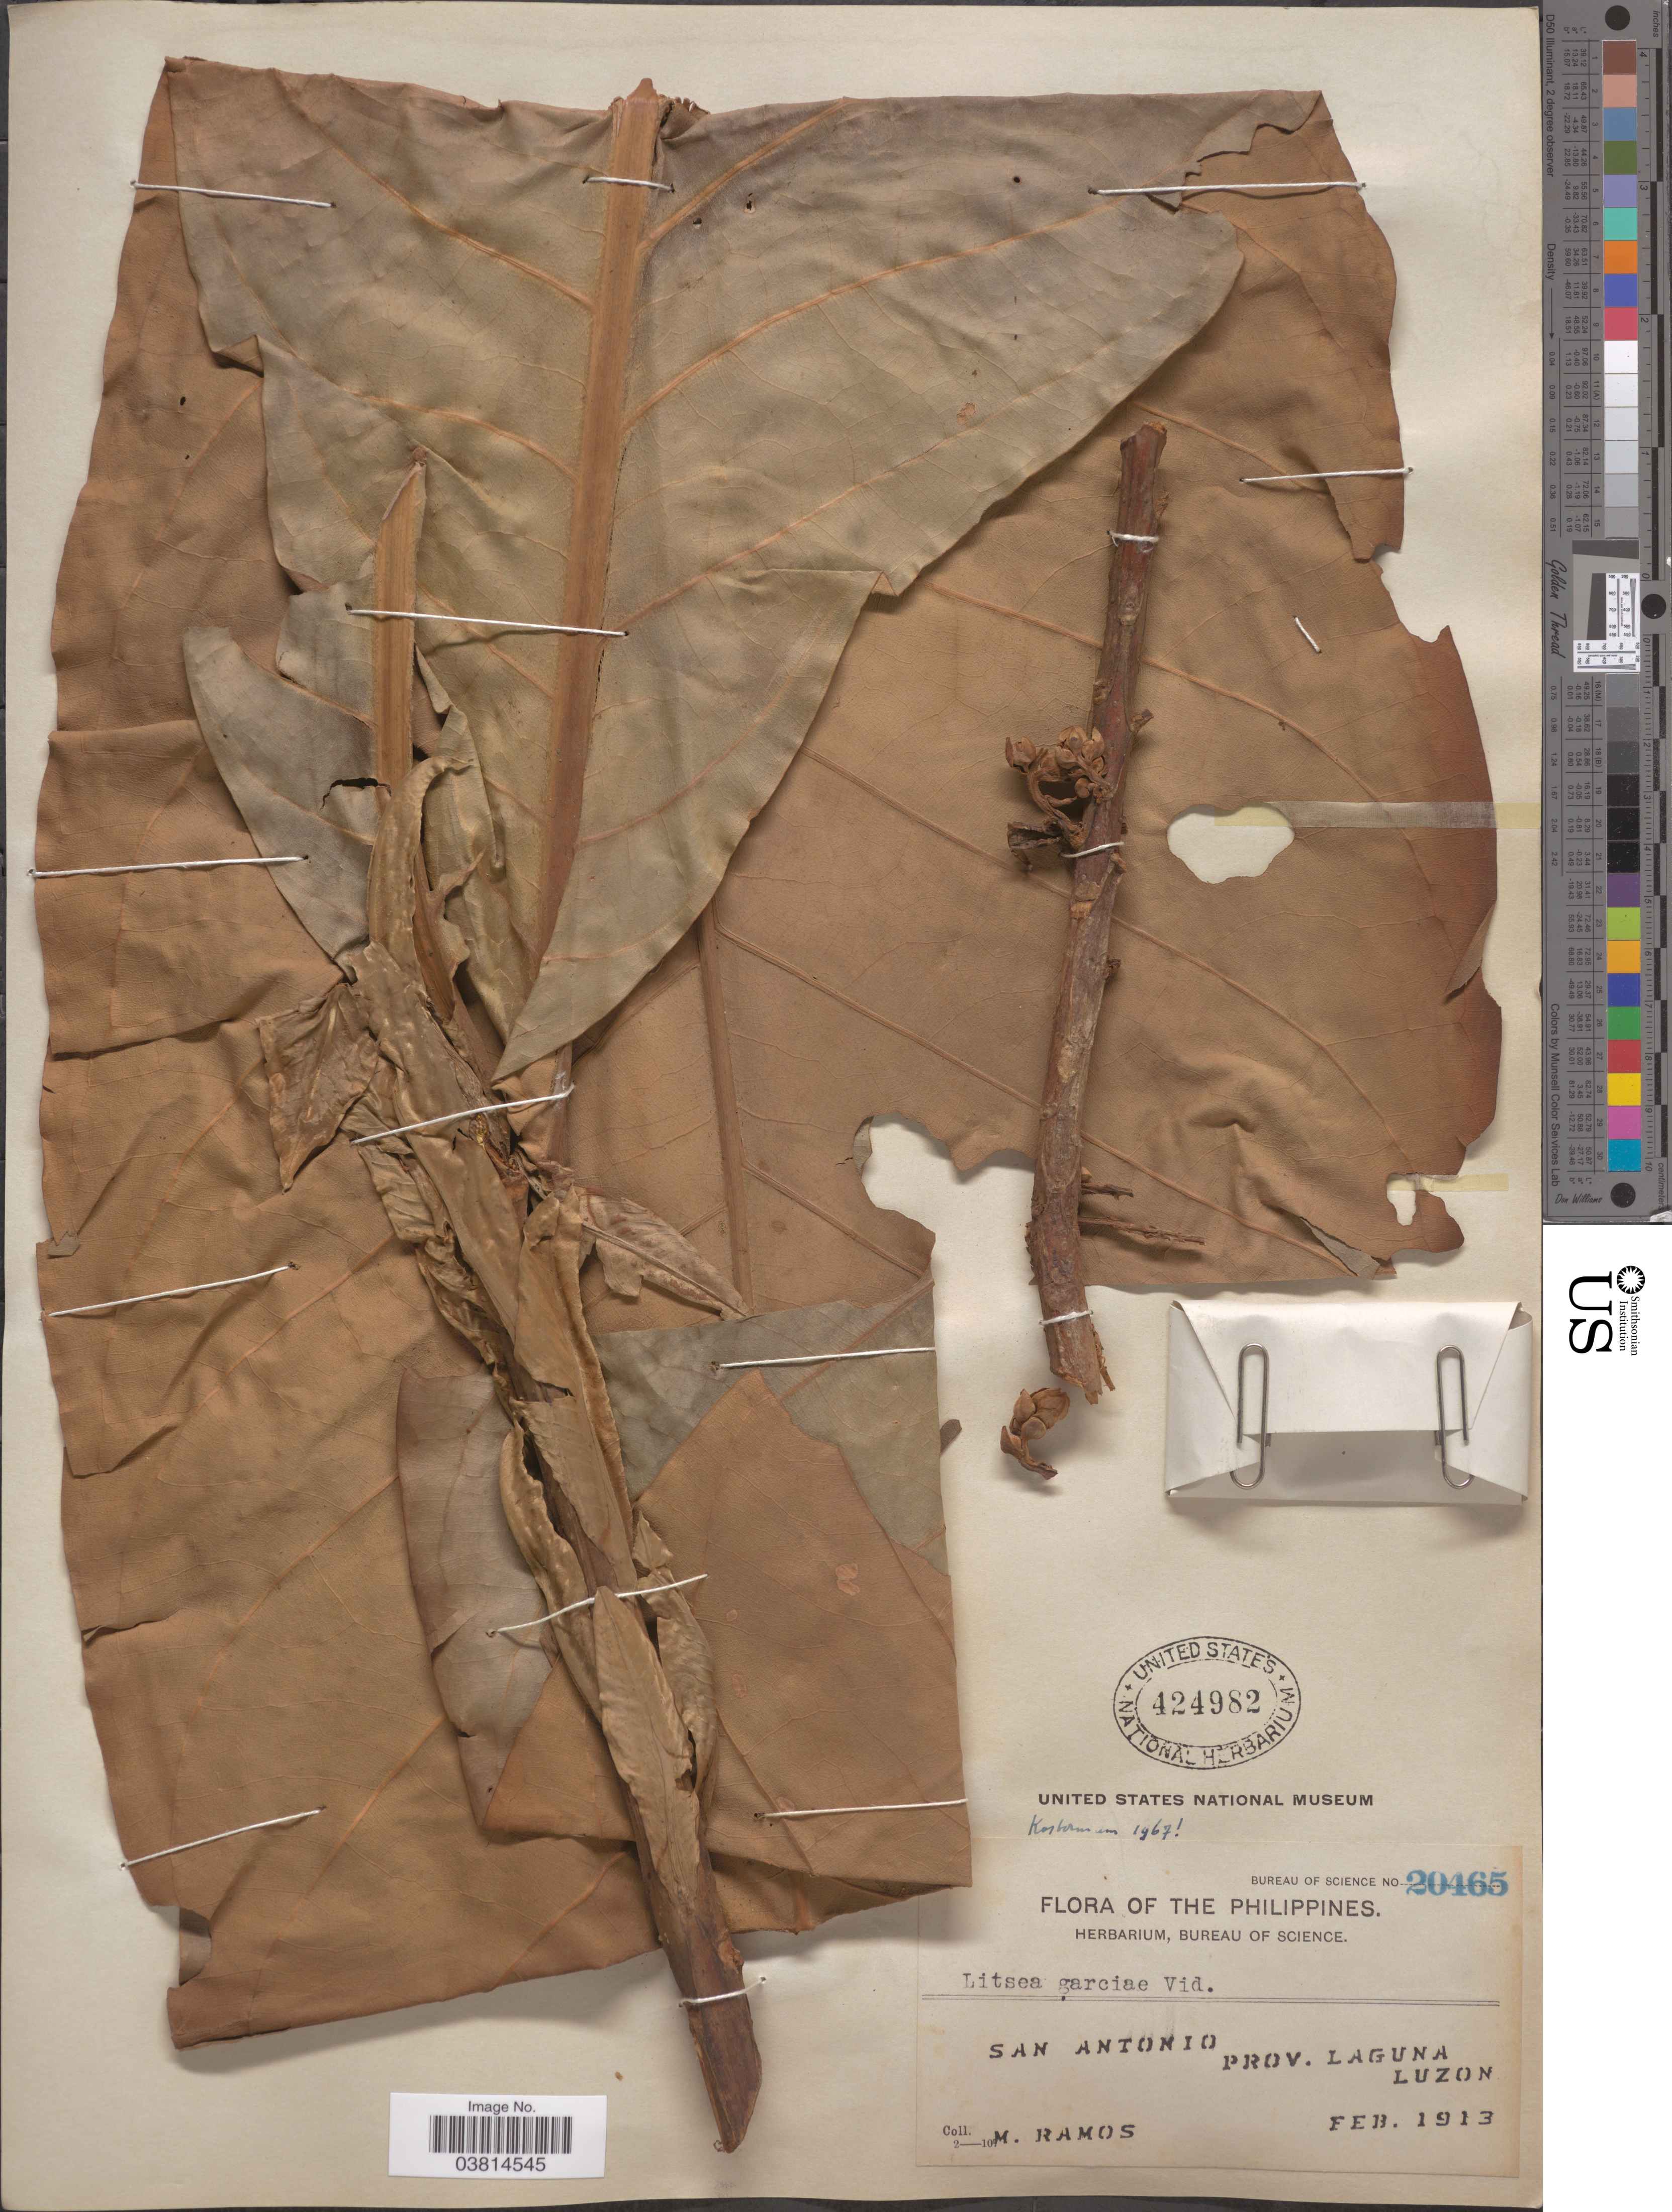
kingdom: Plantae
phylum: Tracheophyta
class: Magnoliopsida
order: Laurales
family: Lauraceae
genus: Litsea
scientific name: Litsea garciae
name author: S. Vidal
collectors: M. Ramos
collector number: Bureau of Science 20465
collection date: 1913-02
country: Philippines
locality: San Antonio. Prov. Laguna. Luzon.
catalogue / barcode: US 424982